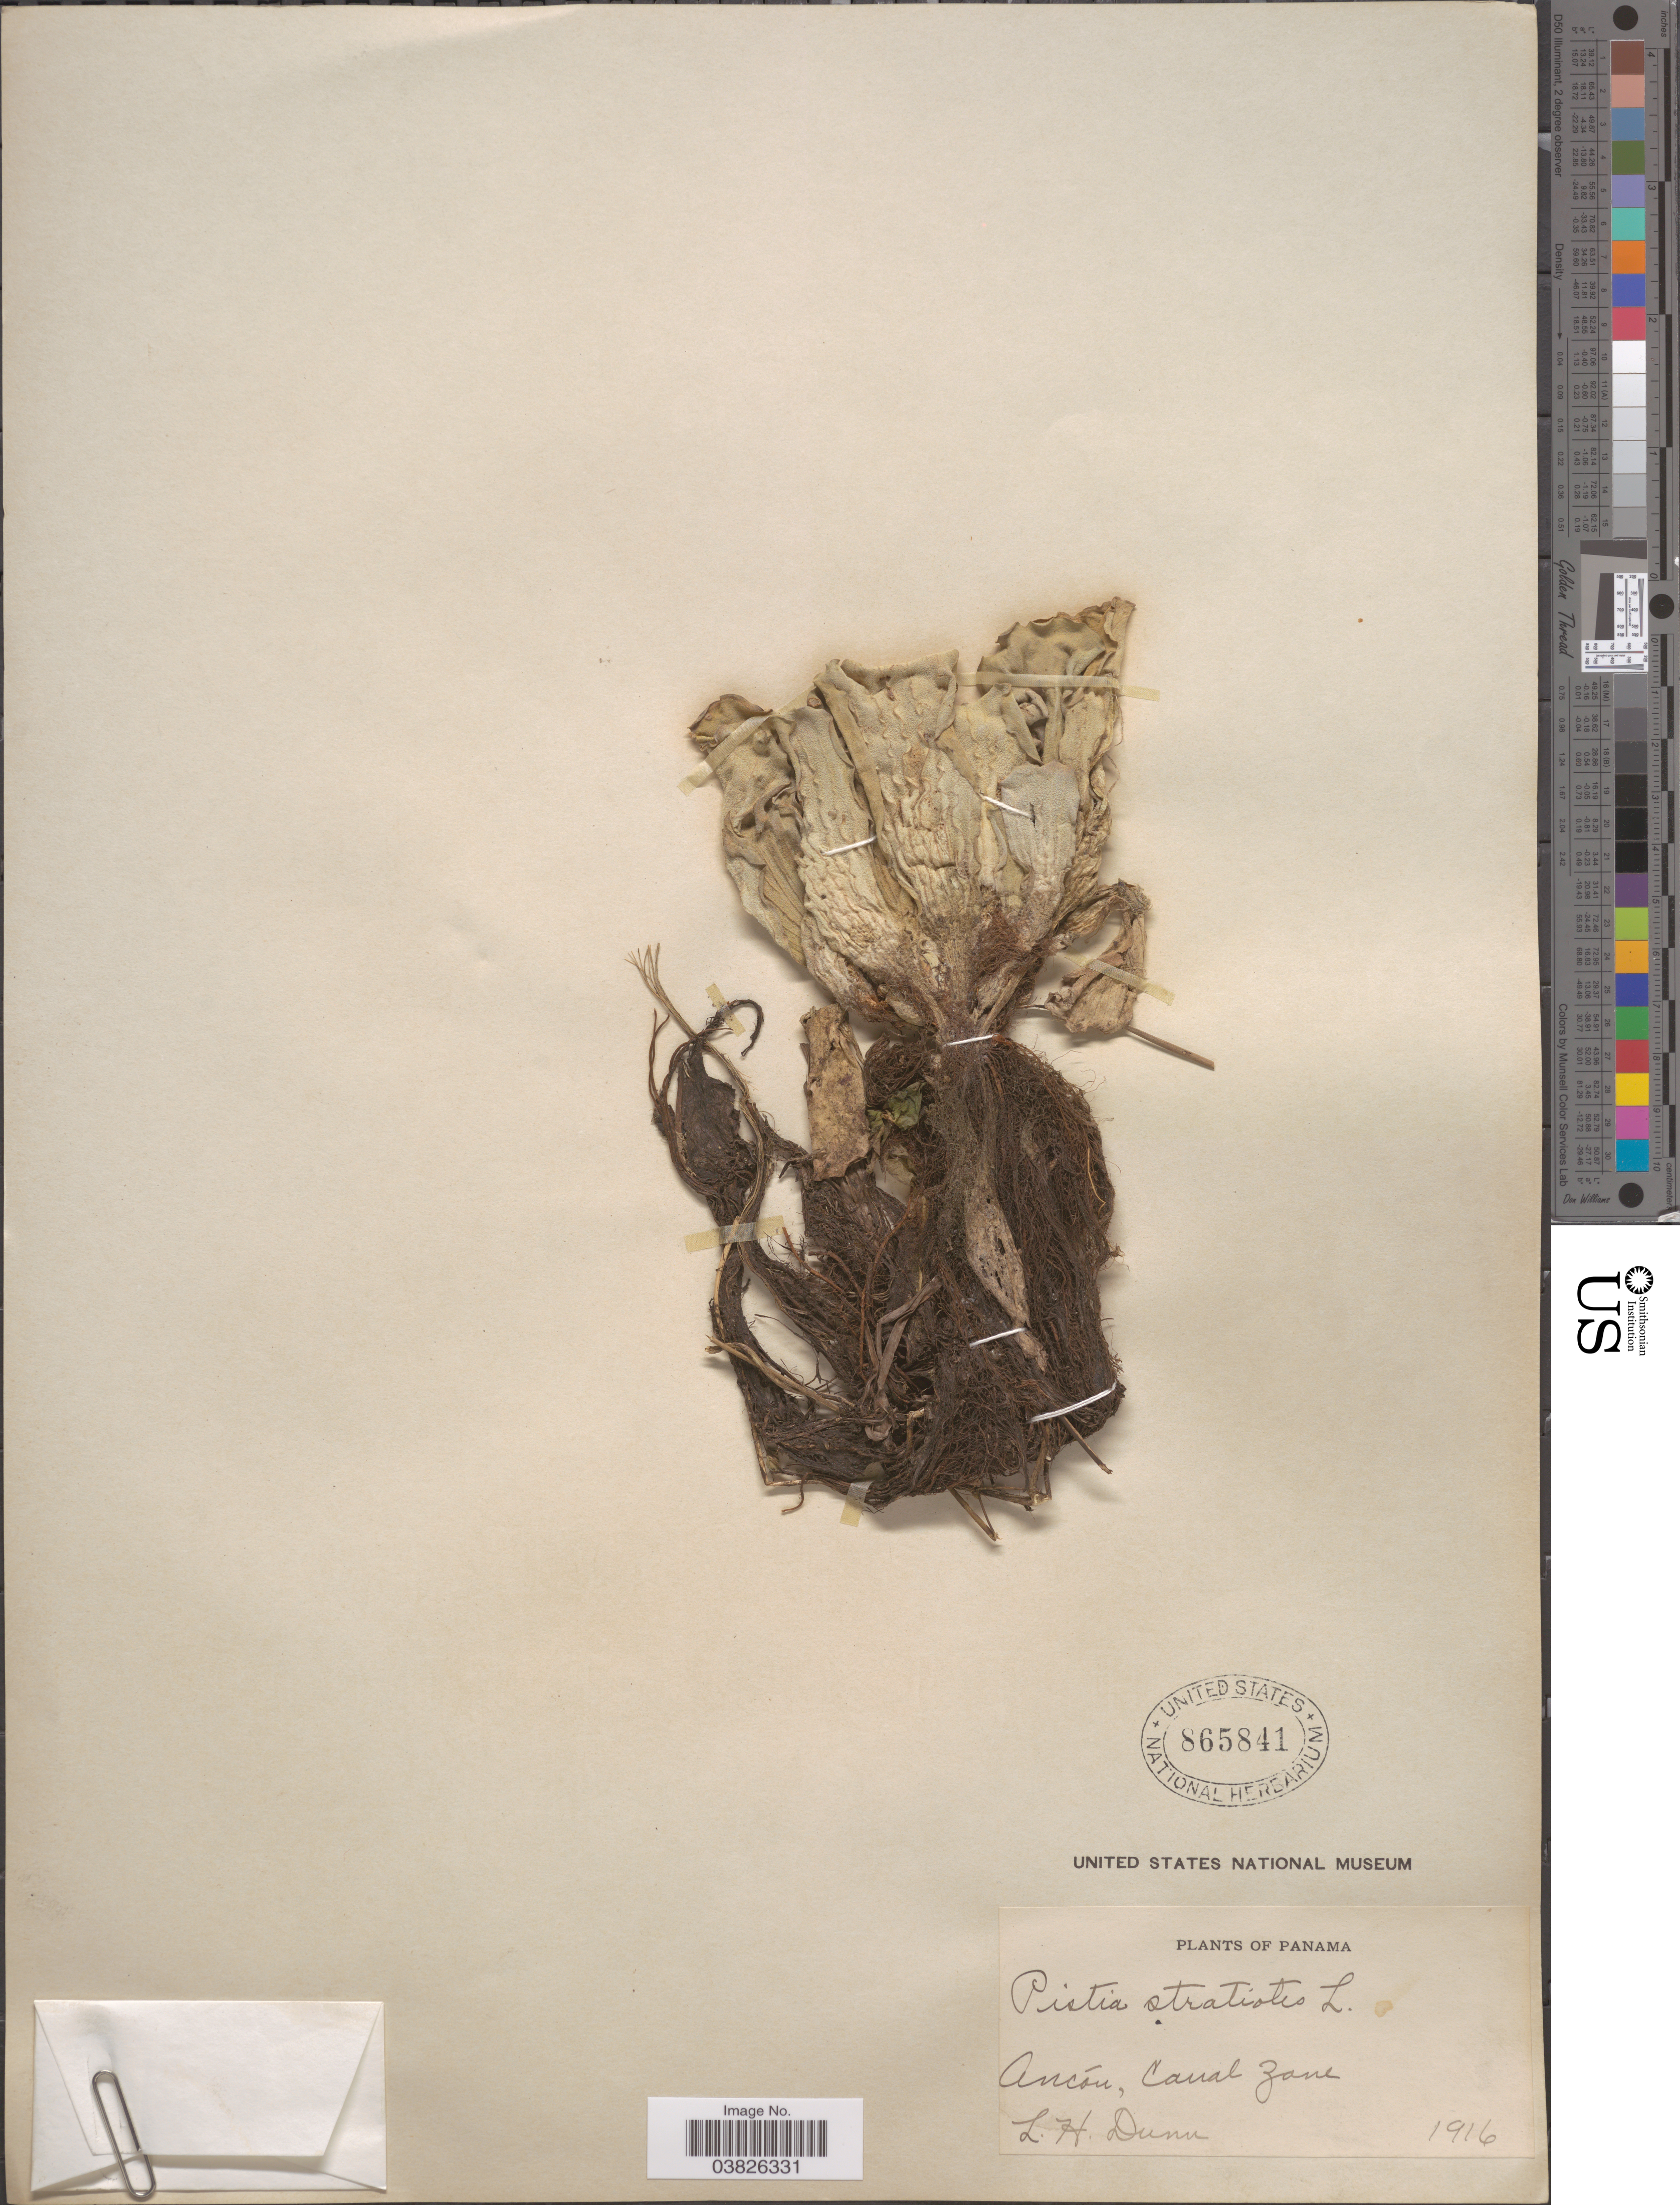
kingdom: Plantae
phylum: Tracheophyta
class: Liliopsida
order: Alismatales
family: Araceae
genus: Pistia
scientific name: Pistia stratiotes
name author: L.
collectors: L. Dunn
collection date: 1916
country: Panama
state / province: Colón / Panamá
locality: Ancón, Canal Zone.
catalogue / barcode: US 865841